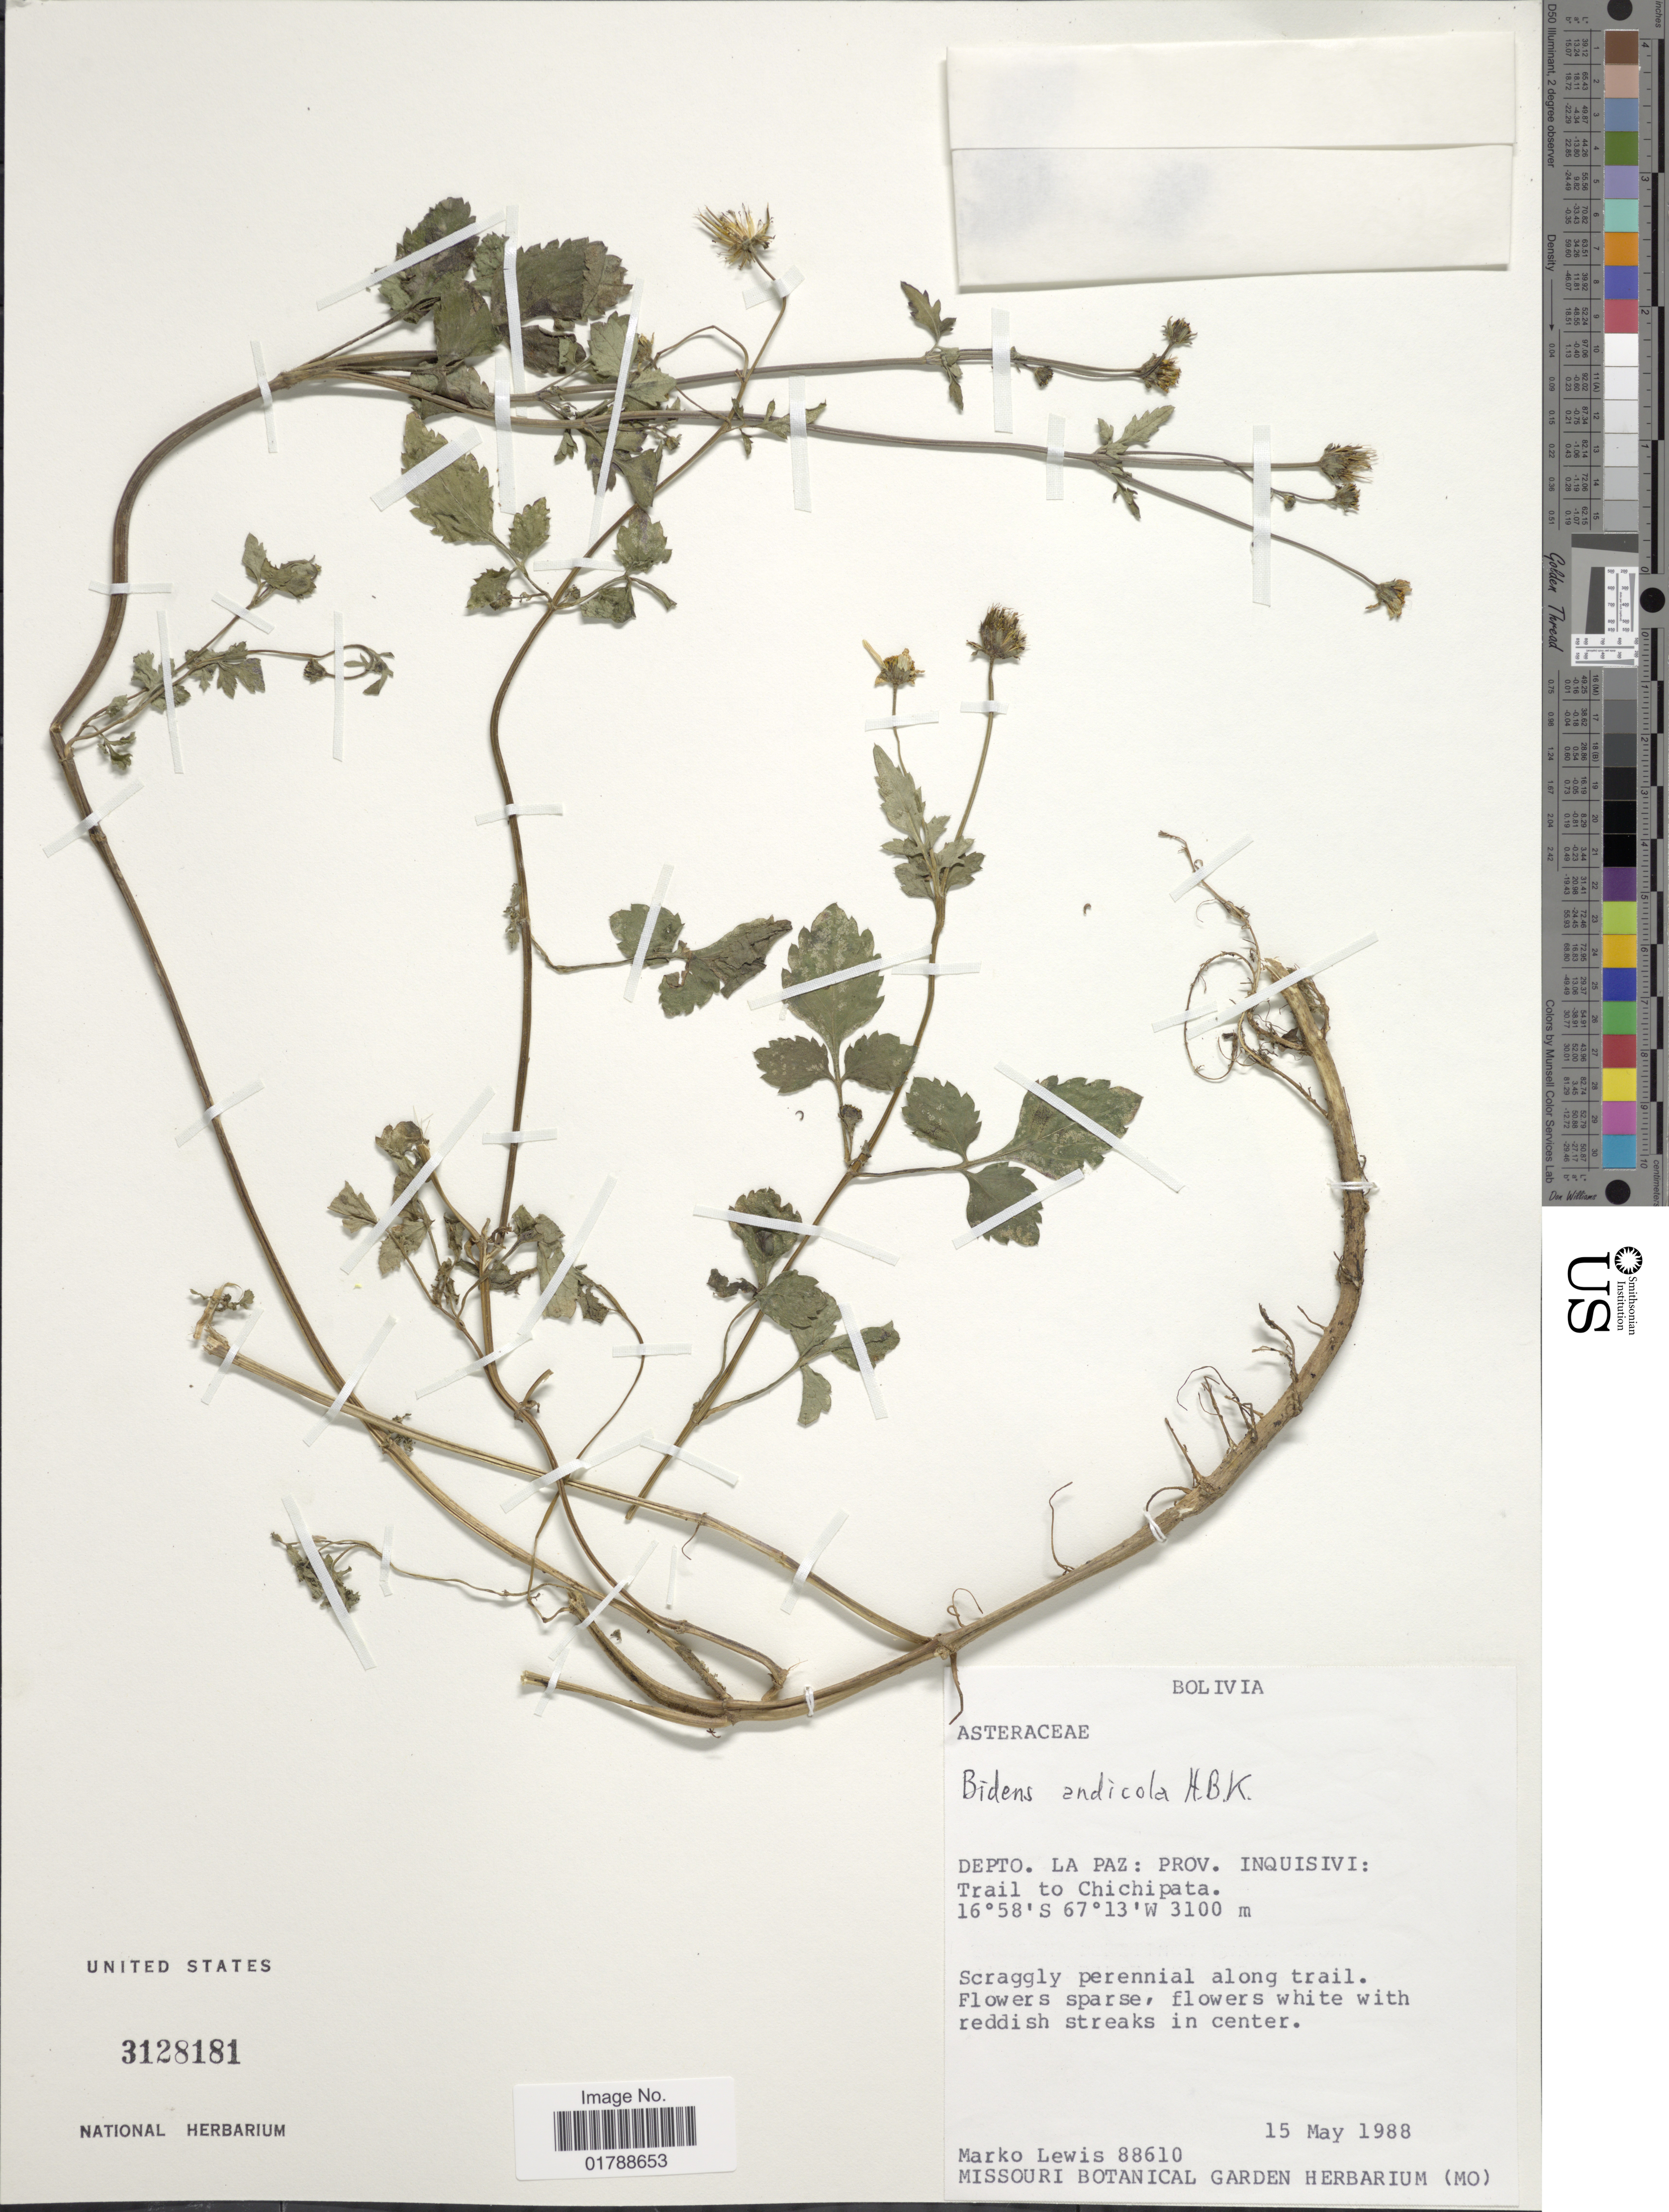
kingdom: Plantae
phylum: Tracheophyta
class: Magnoliopsida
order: Asterales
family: Asteraceae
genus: Bidens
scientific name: Bidens pilosa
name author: L.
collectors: M. A. Lewis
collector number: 88610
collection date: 1988-05-15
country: Bolivia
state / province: La Paz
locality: Prov. Inquisivi: Trail to Chichipata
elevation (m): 3100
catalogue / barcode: US 3128181